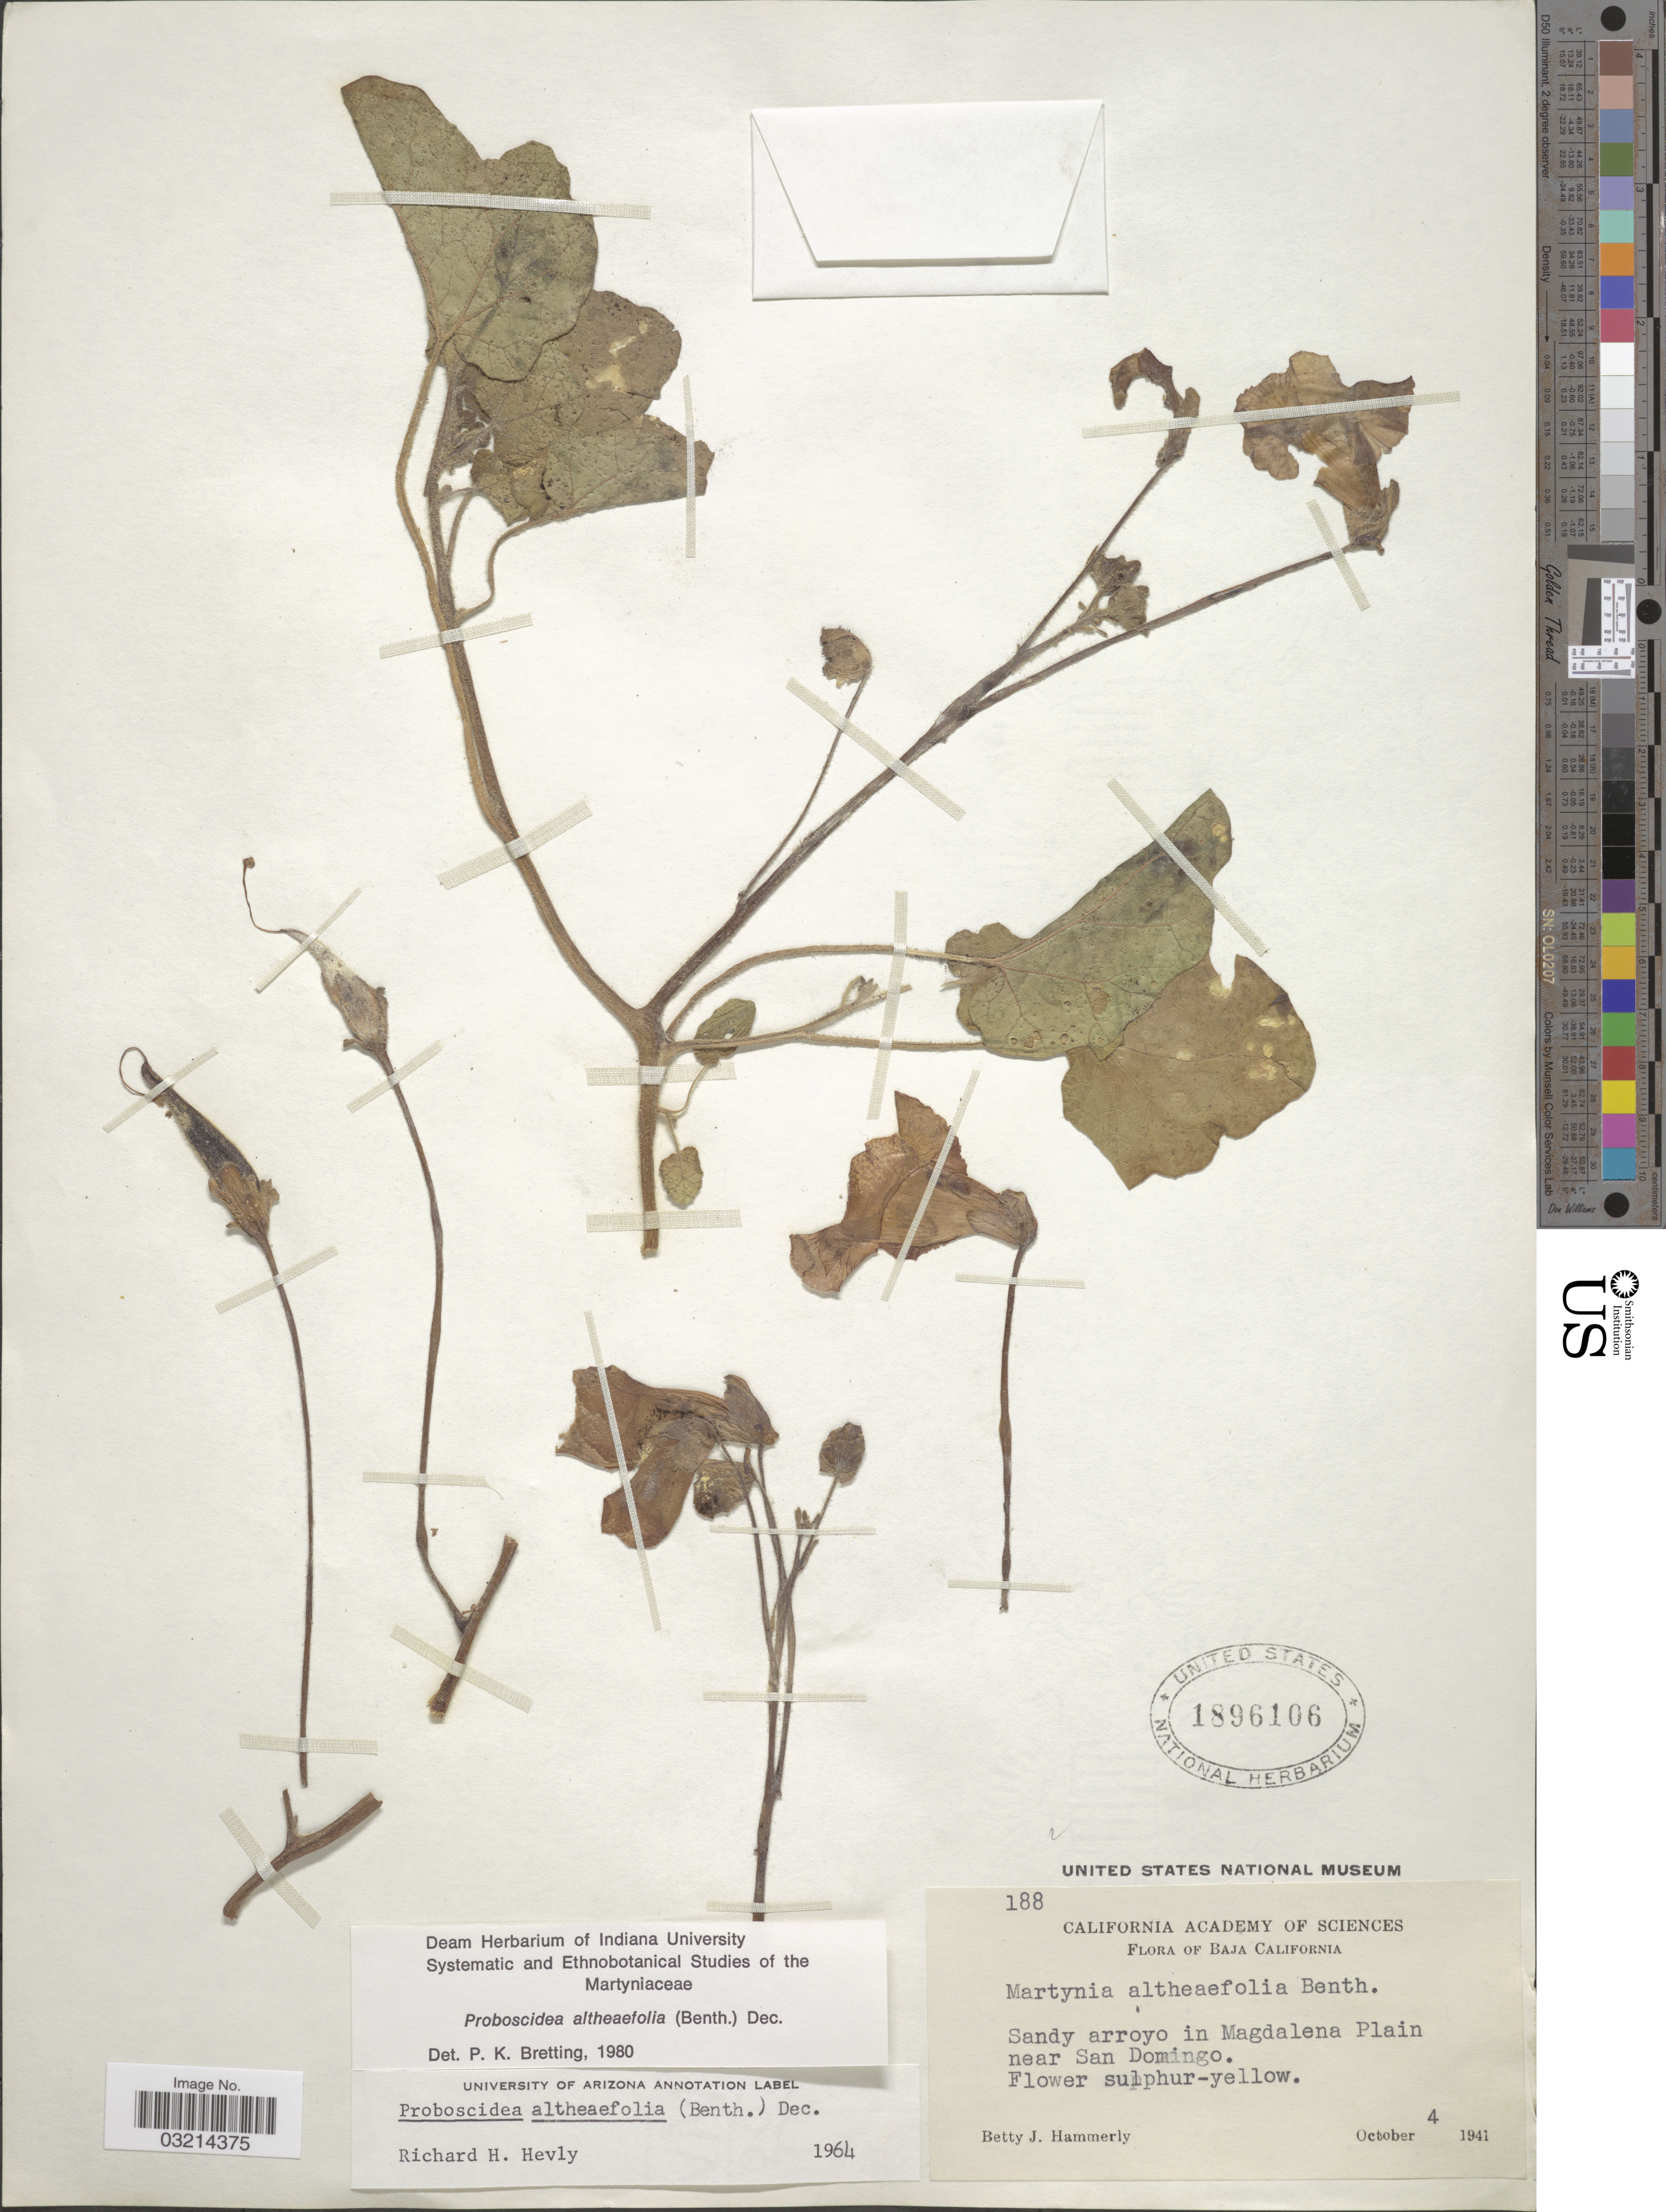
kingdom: Plantae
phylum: Tracheophyta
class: Magnoliopsida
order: Lamiales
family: Martyniaceae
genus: Proboscidea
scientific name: Proboscidea althaeifolia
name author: (Benth.) Decne.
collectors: B. J. Hammerly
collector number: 188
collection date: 1941-10-04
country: Mexico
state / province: Baja California Norte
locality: Sandy arroyo in Magdalena Plain near San Domingo.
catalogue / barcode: US 1896106